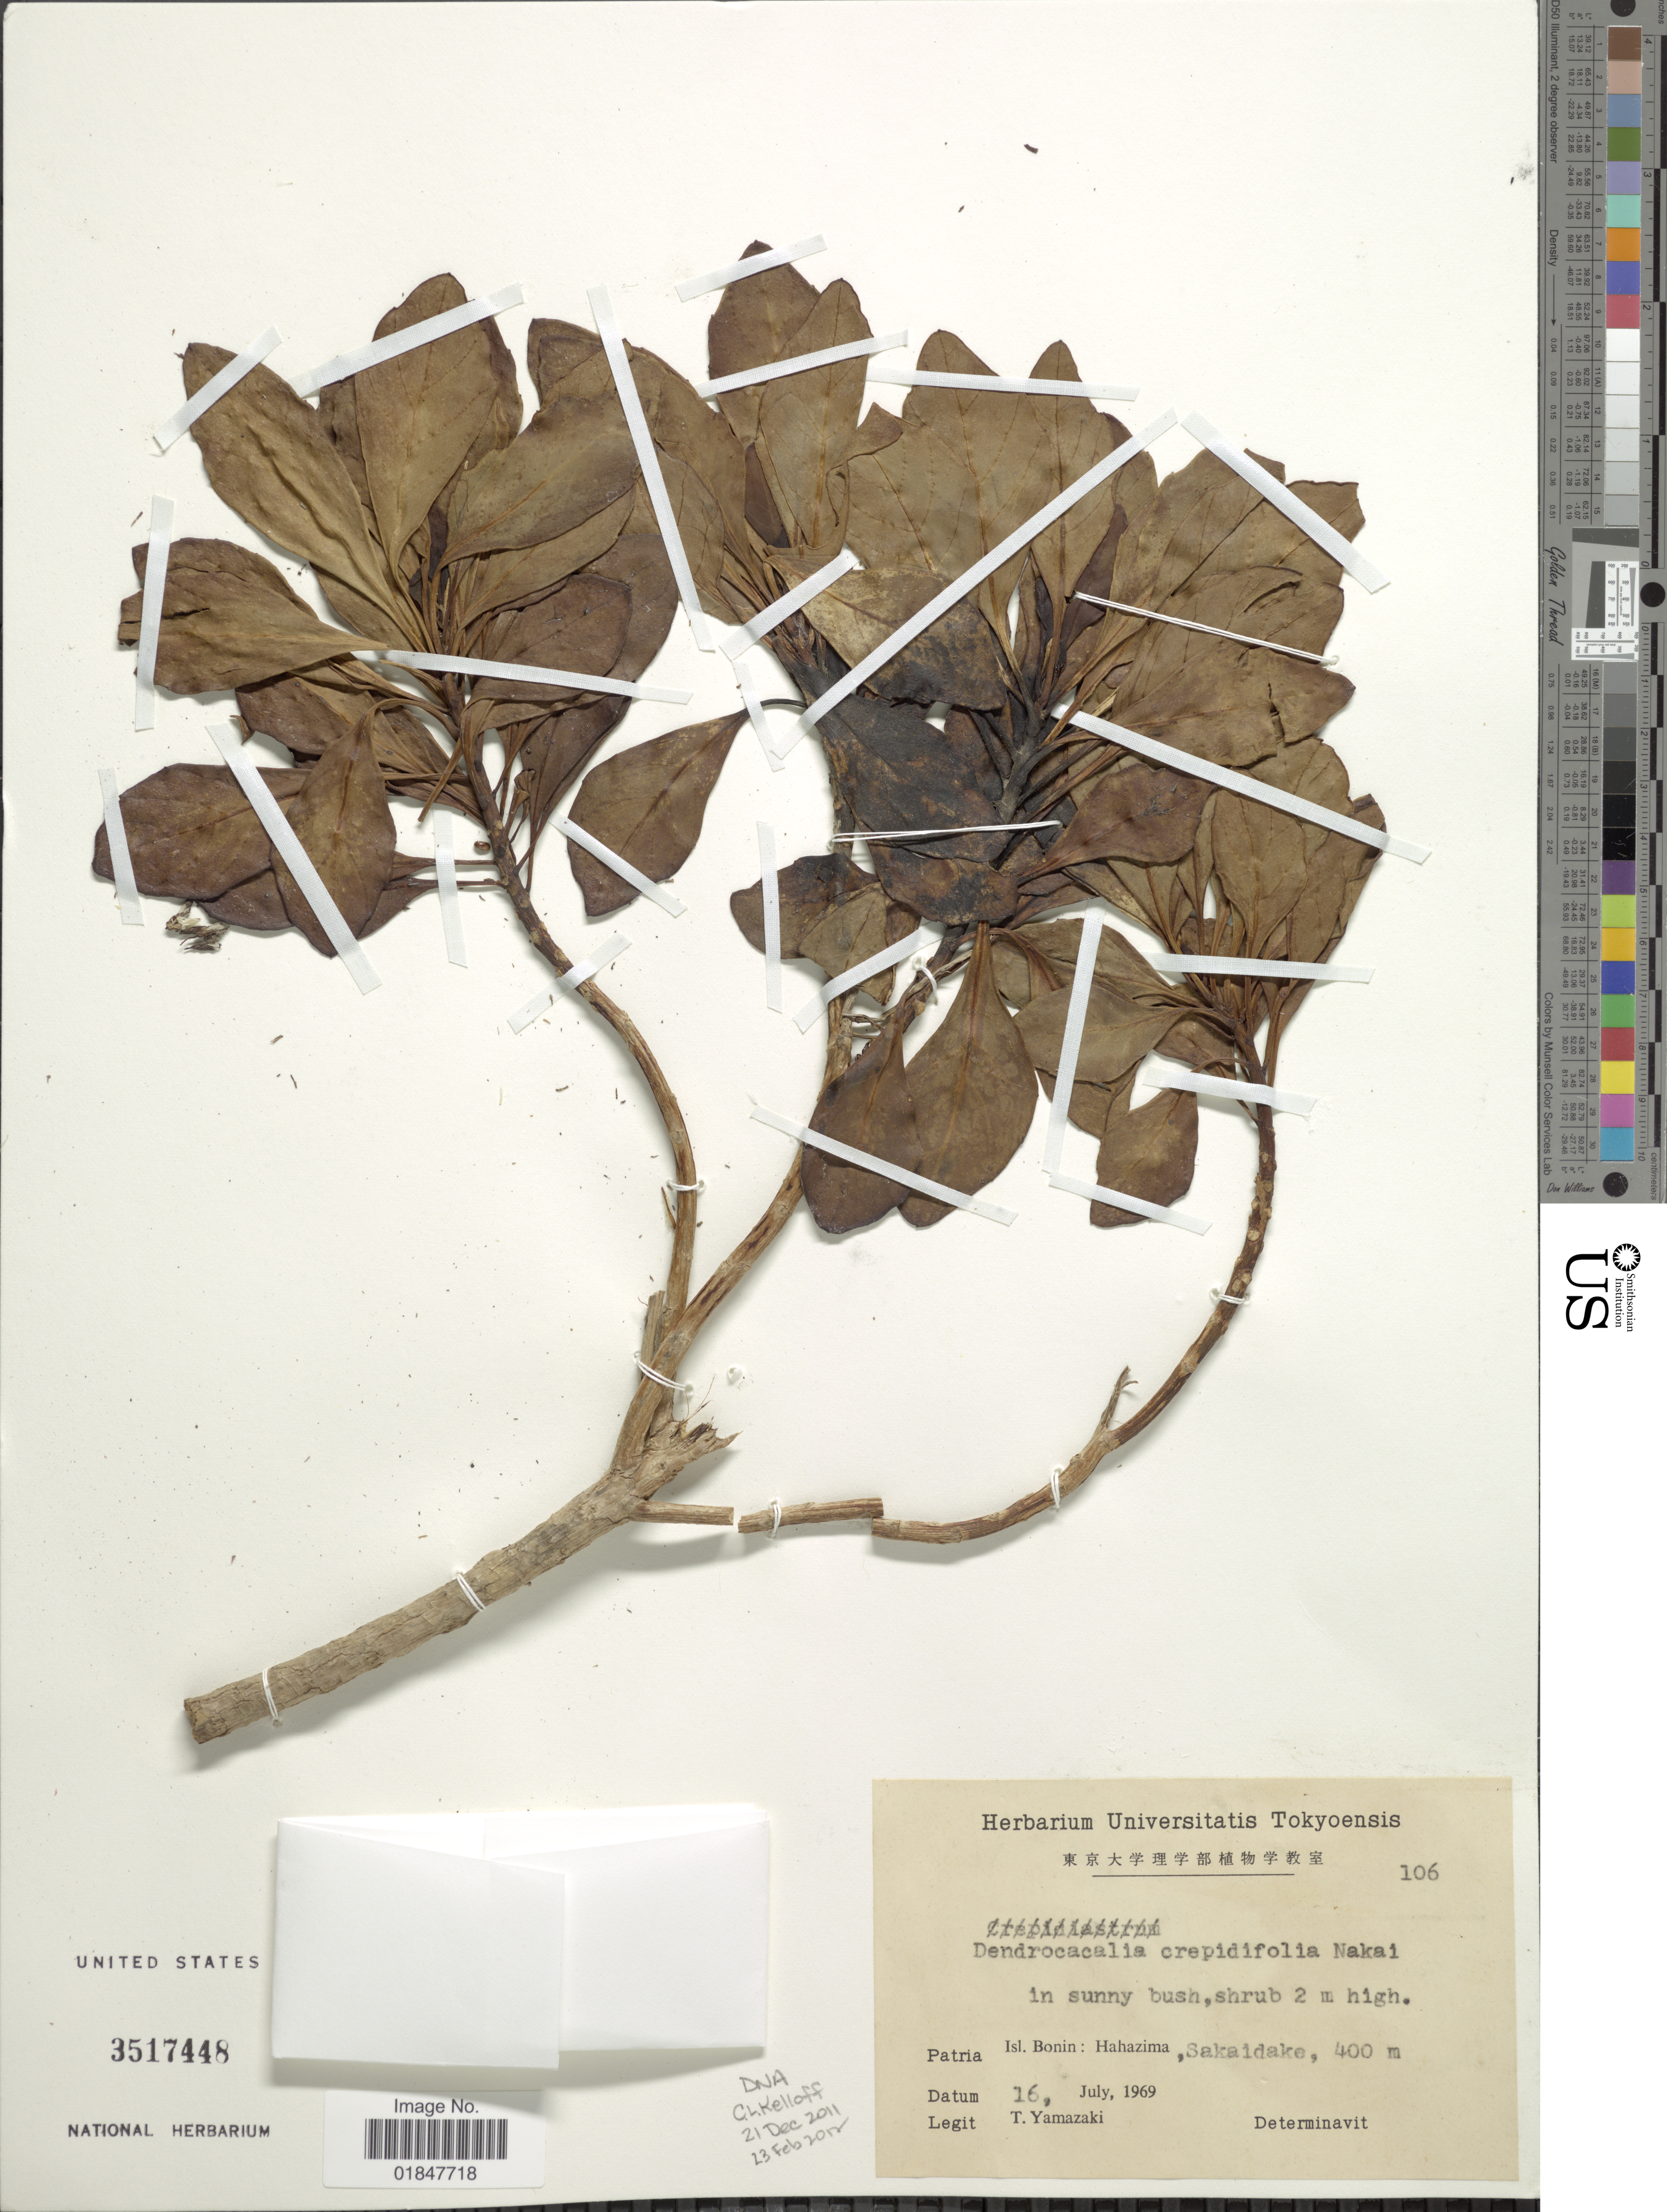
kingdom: Plantae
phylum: Tracheophyta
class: Magnoliopsida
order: Asterales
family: Asteraceae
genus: Dendrocacalia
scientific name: Dendrocacalia crepidifolia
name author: (Nakai) Nakai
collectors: T. Yamazaki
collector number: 106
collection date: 1969-07-16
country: Japan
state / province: Tokyo, Federal City of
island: Bonin Islands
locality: Isl. Bonin: Hahazima, Sakaidake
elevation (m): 400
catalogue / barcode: US 3517448